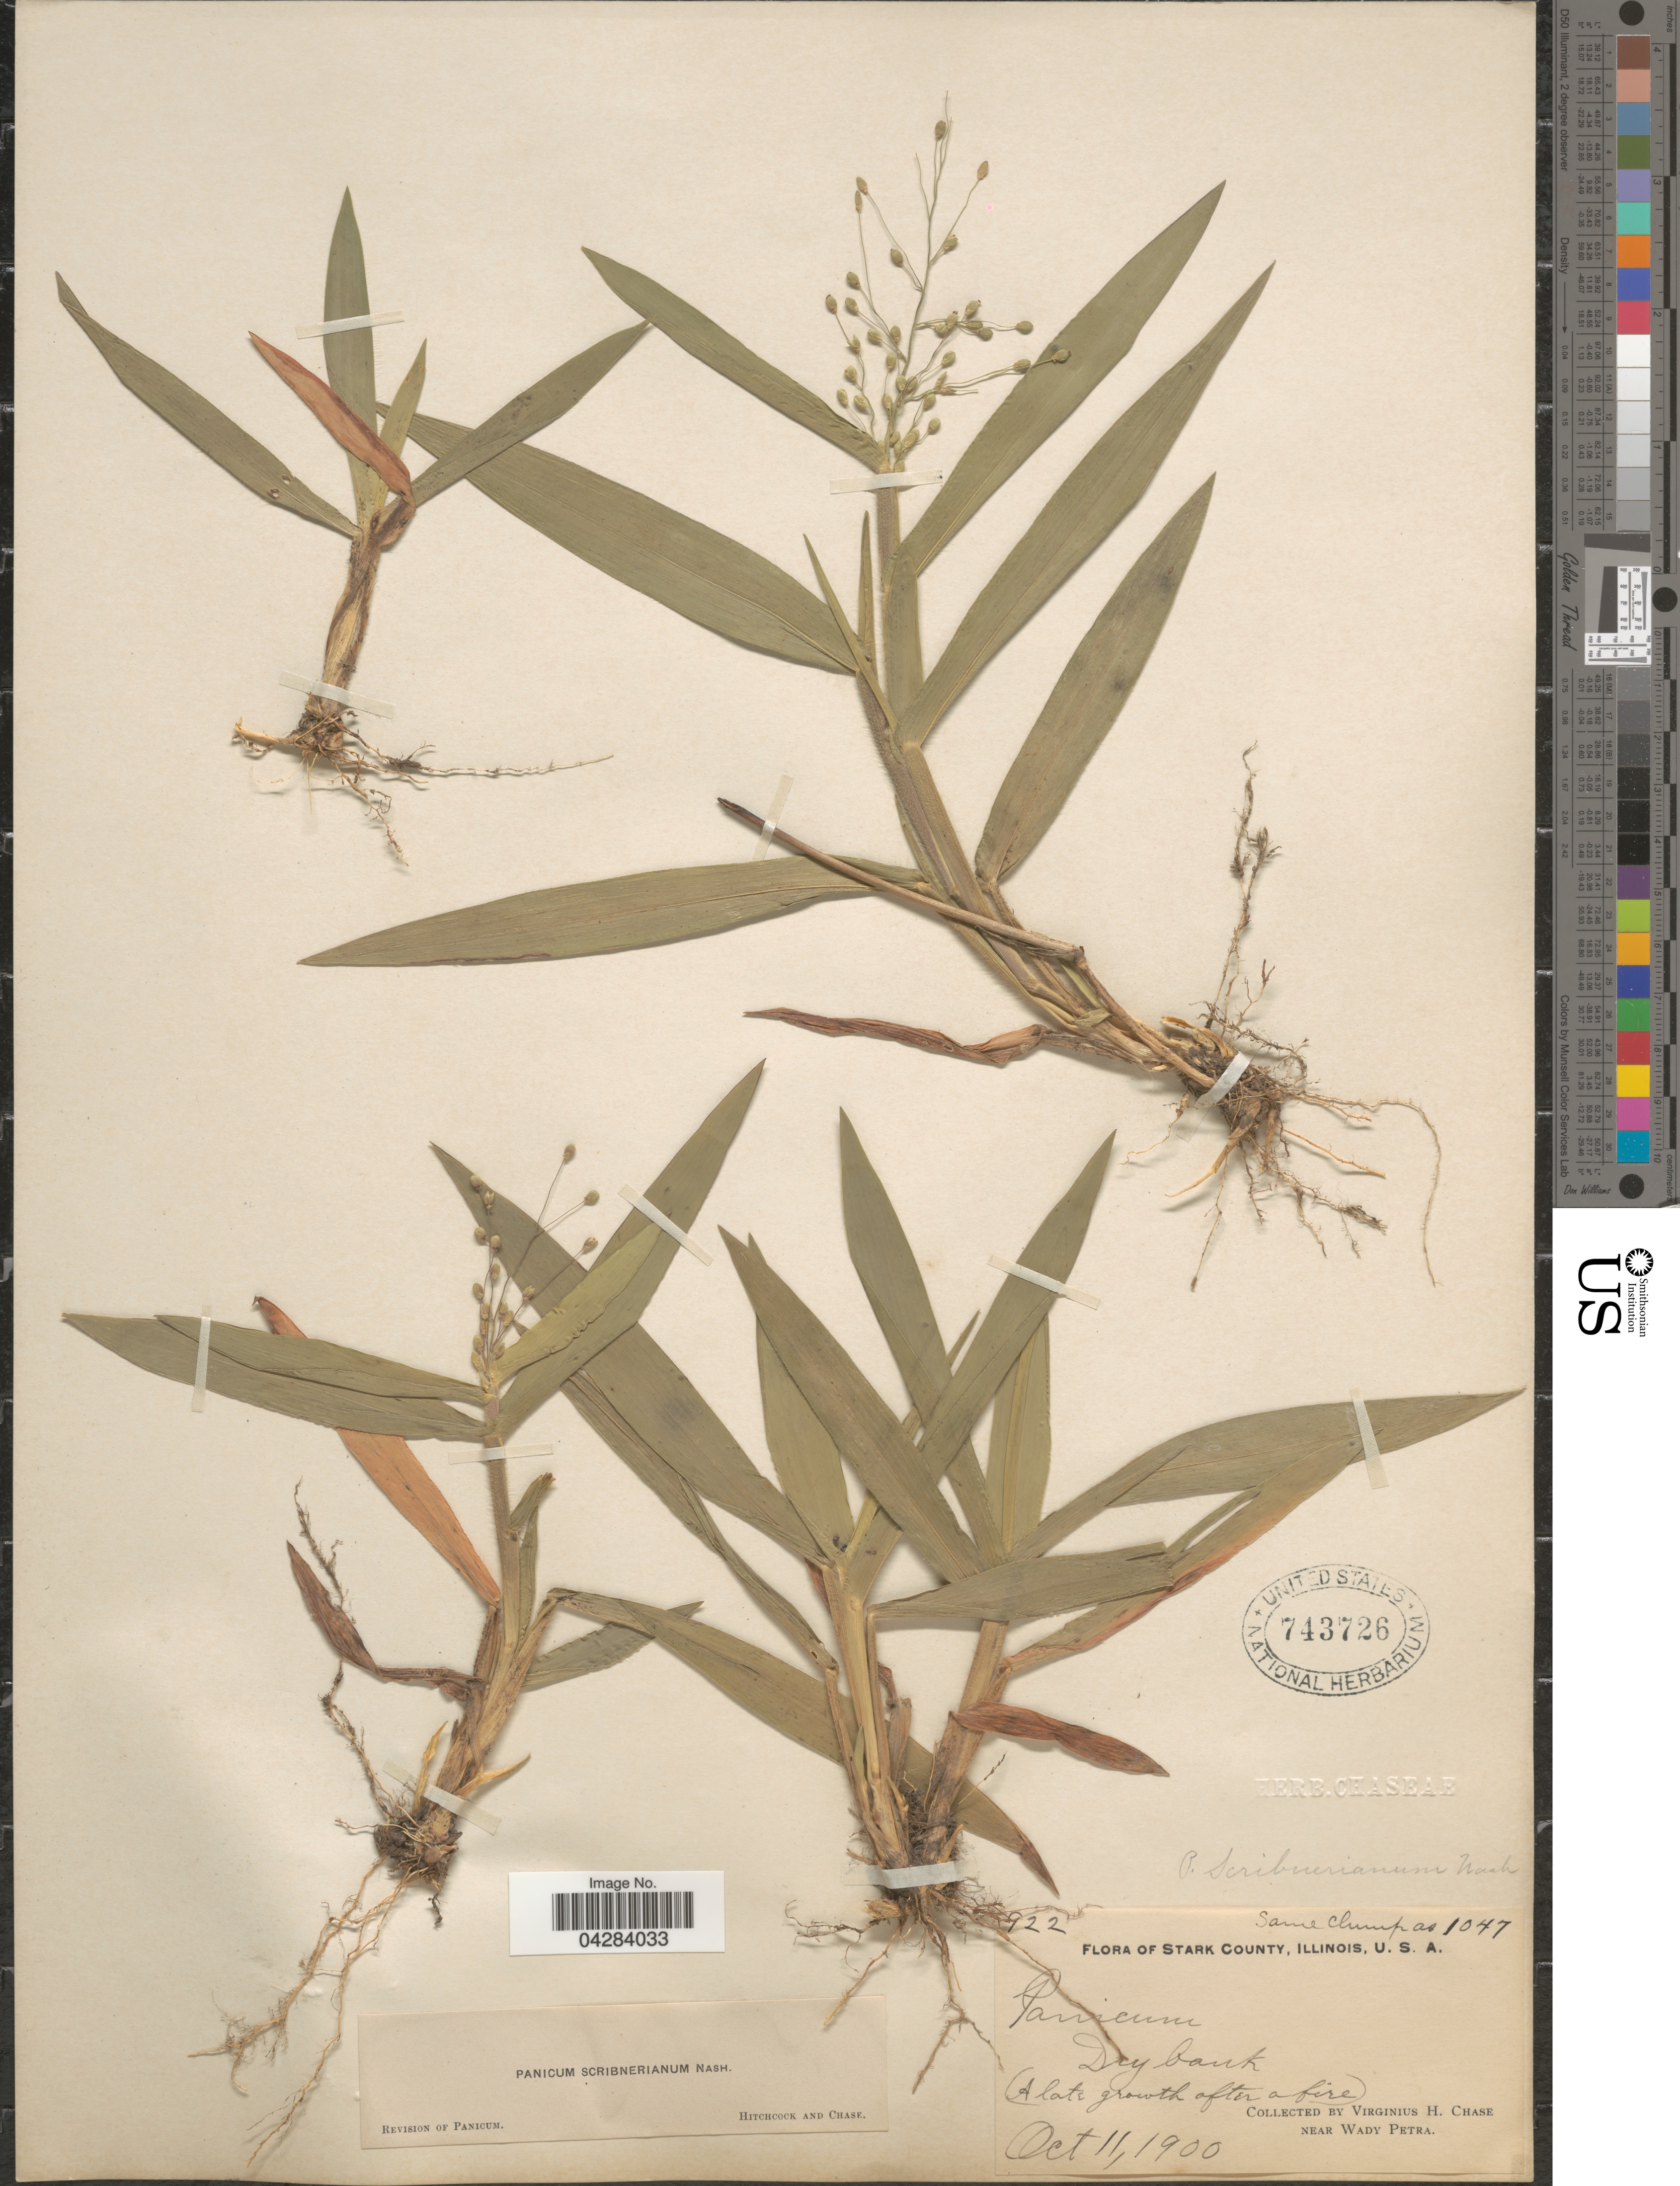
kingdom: Plantae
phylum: Tracheophyta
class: Liliopsida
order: Poales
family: Poaceae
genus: Dichanthelium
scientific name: Dichanthelium oligosanthes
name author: (Schult.) Gould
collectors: V. H. Chase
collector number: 922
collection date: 1900-10-11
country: United States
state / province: Illinois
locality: Stark County. Dry bank. Near Wady Petra.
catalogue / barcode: US 743726